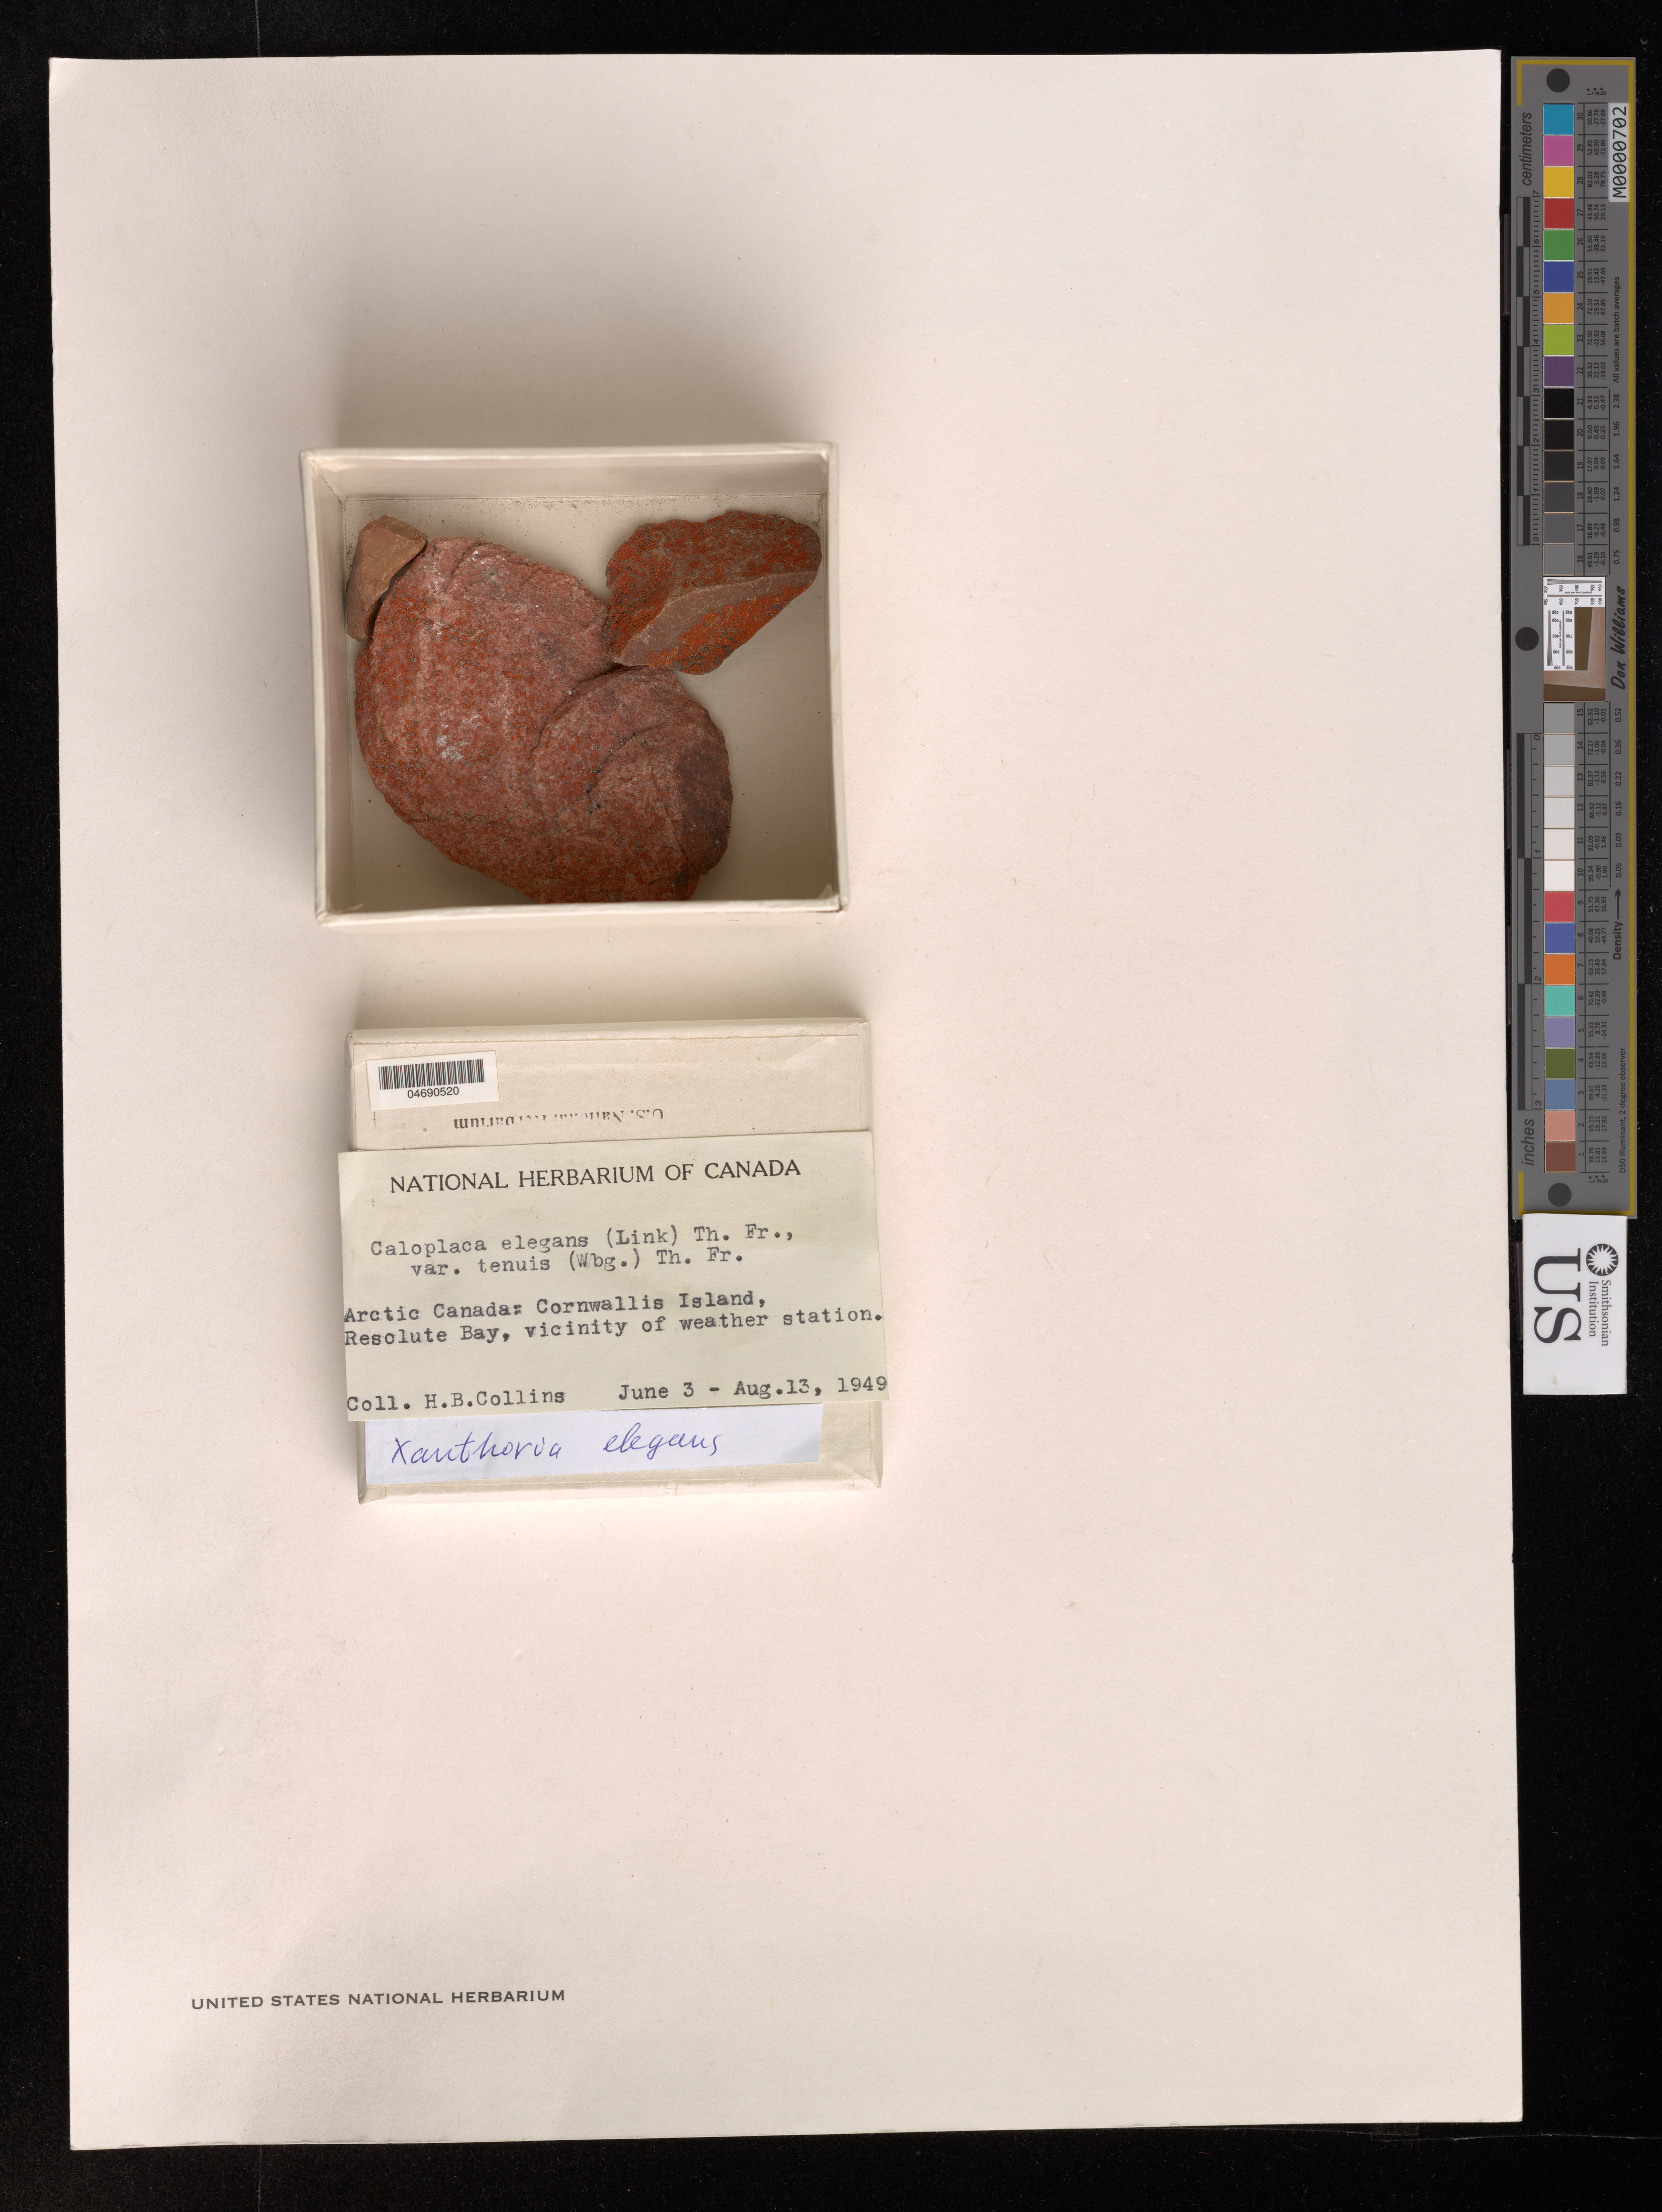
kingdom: Fungi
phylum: Ascomycota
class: Lecanoromycetes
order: Teloschistales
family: Teloschistaceae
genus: Xanthoria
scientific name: Xanthoria elegans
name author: (Link) Th. Fr.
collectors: H. Collins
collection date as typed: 03 Jun 1949 to 13 Aug 1949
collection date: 1949-06-03/1949-08-13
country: Canada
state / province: Northwest Territories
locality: Arctic canada, cornwallis island, resolute bay, vicinity of weather station